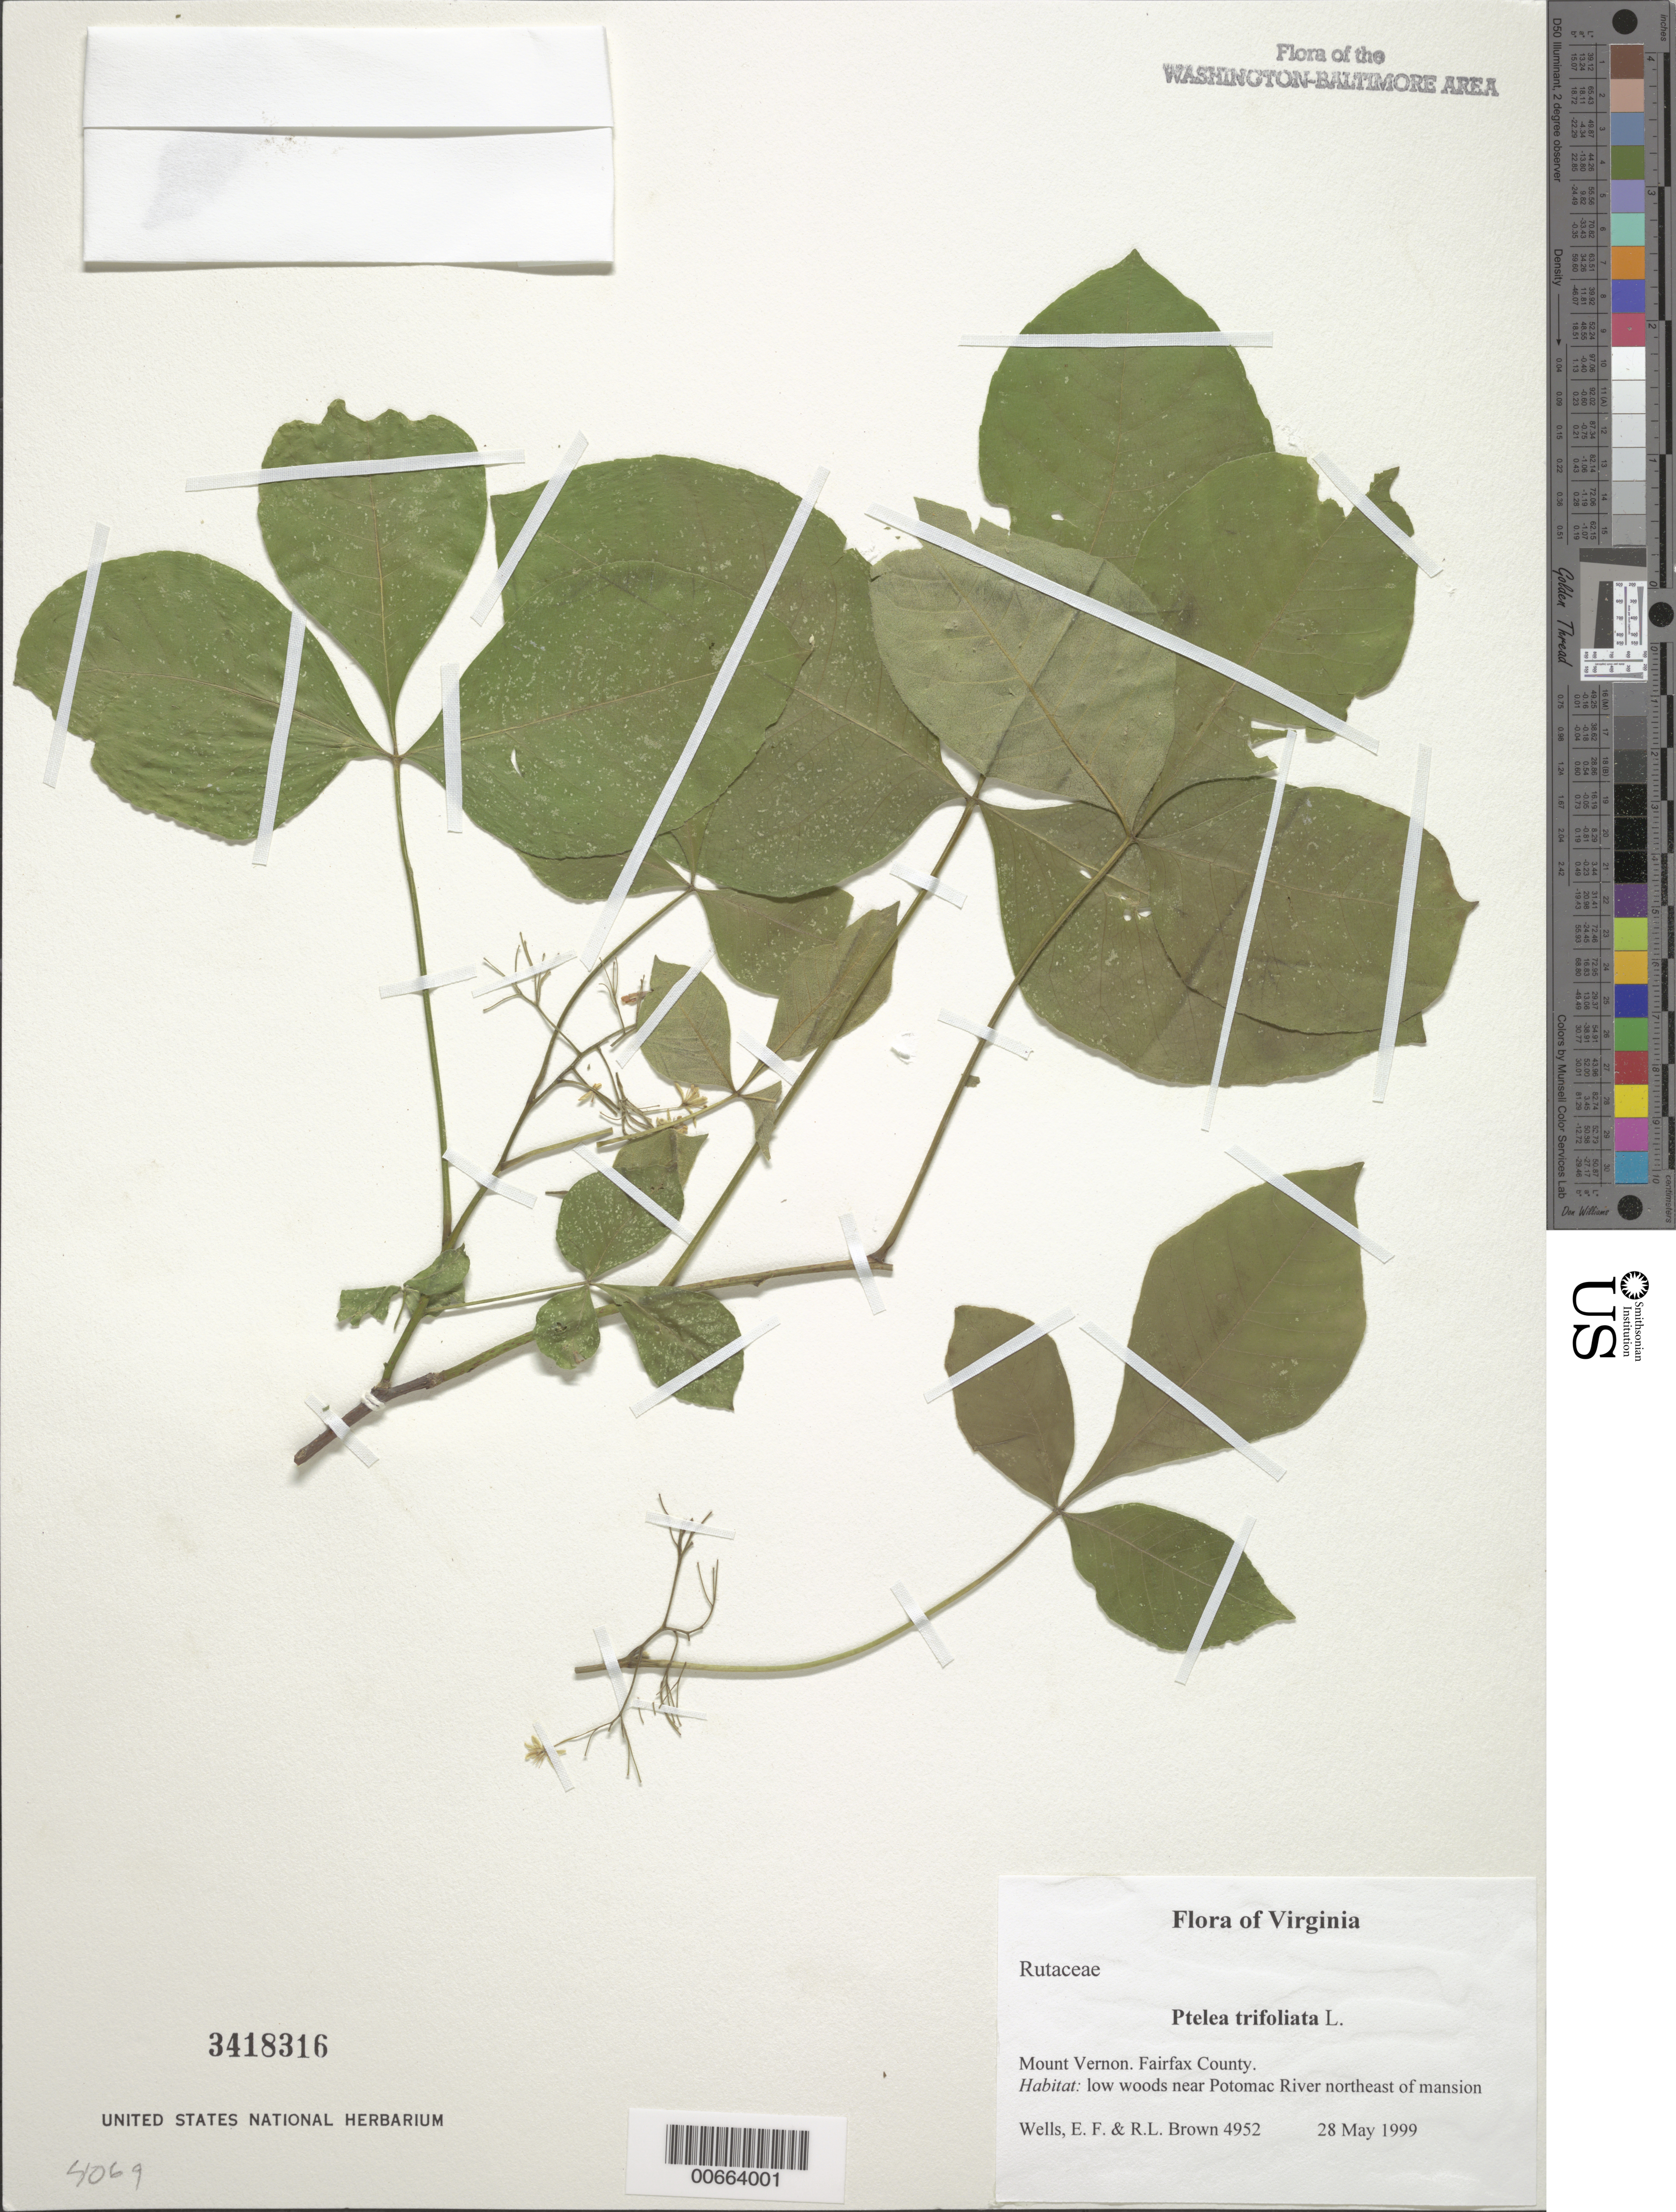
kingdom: Plantae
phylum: Tracheophyta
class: Magnoliopsida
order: Sapindales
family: Rutaceae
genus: Ptelea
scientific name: Ptelea trifoliata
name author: L.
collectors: E. F. Wells & R. L. Brown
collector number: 4952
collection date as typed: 28 May 1999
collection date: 1999-05-28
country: United States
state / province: Virginia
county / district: Fairfax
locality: Mount Vernon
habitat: low woods near Potomac River northeast of mansion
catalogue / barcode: US 3418316